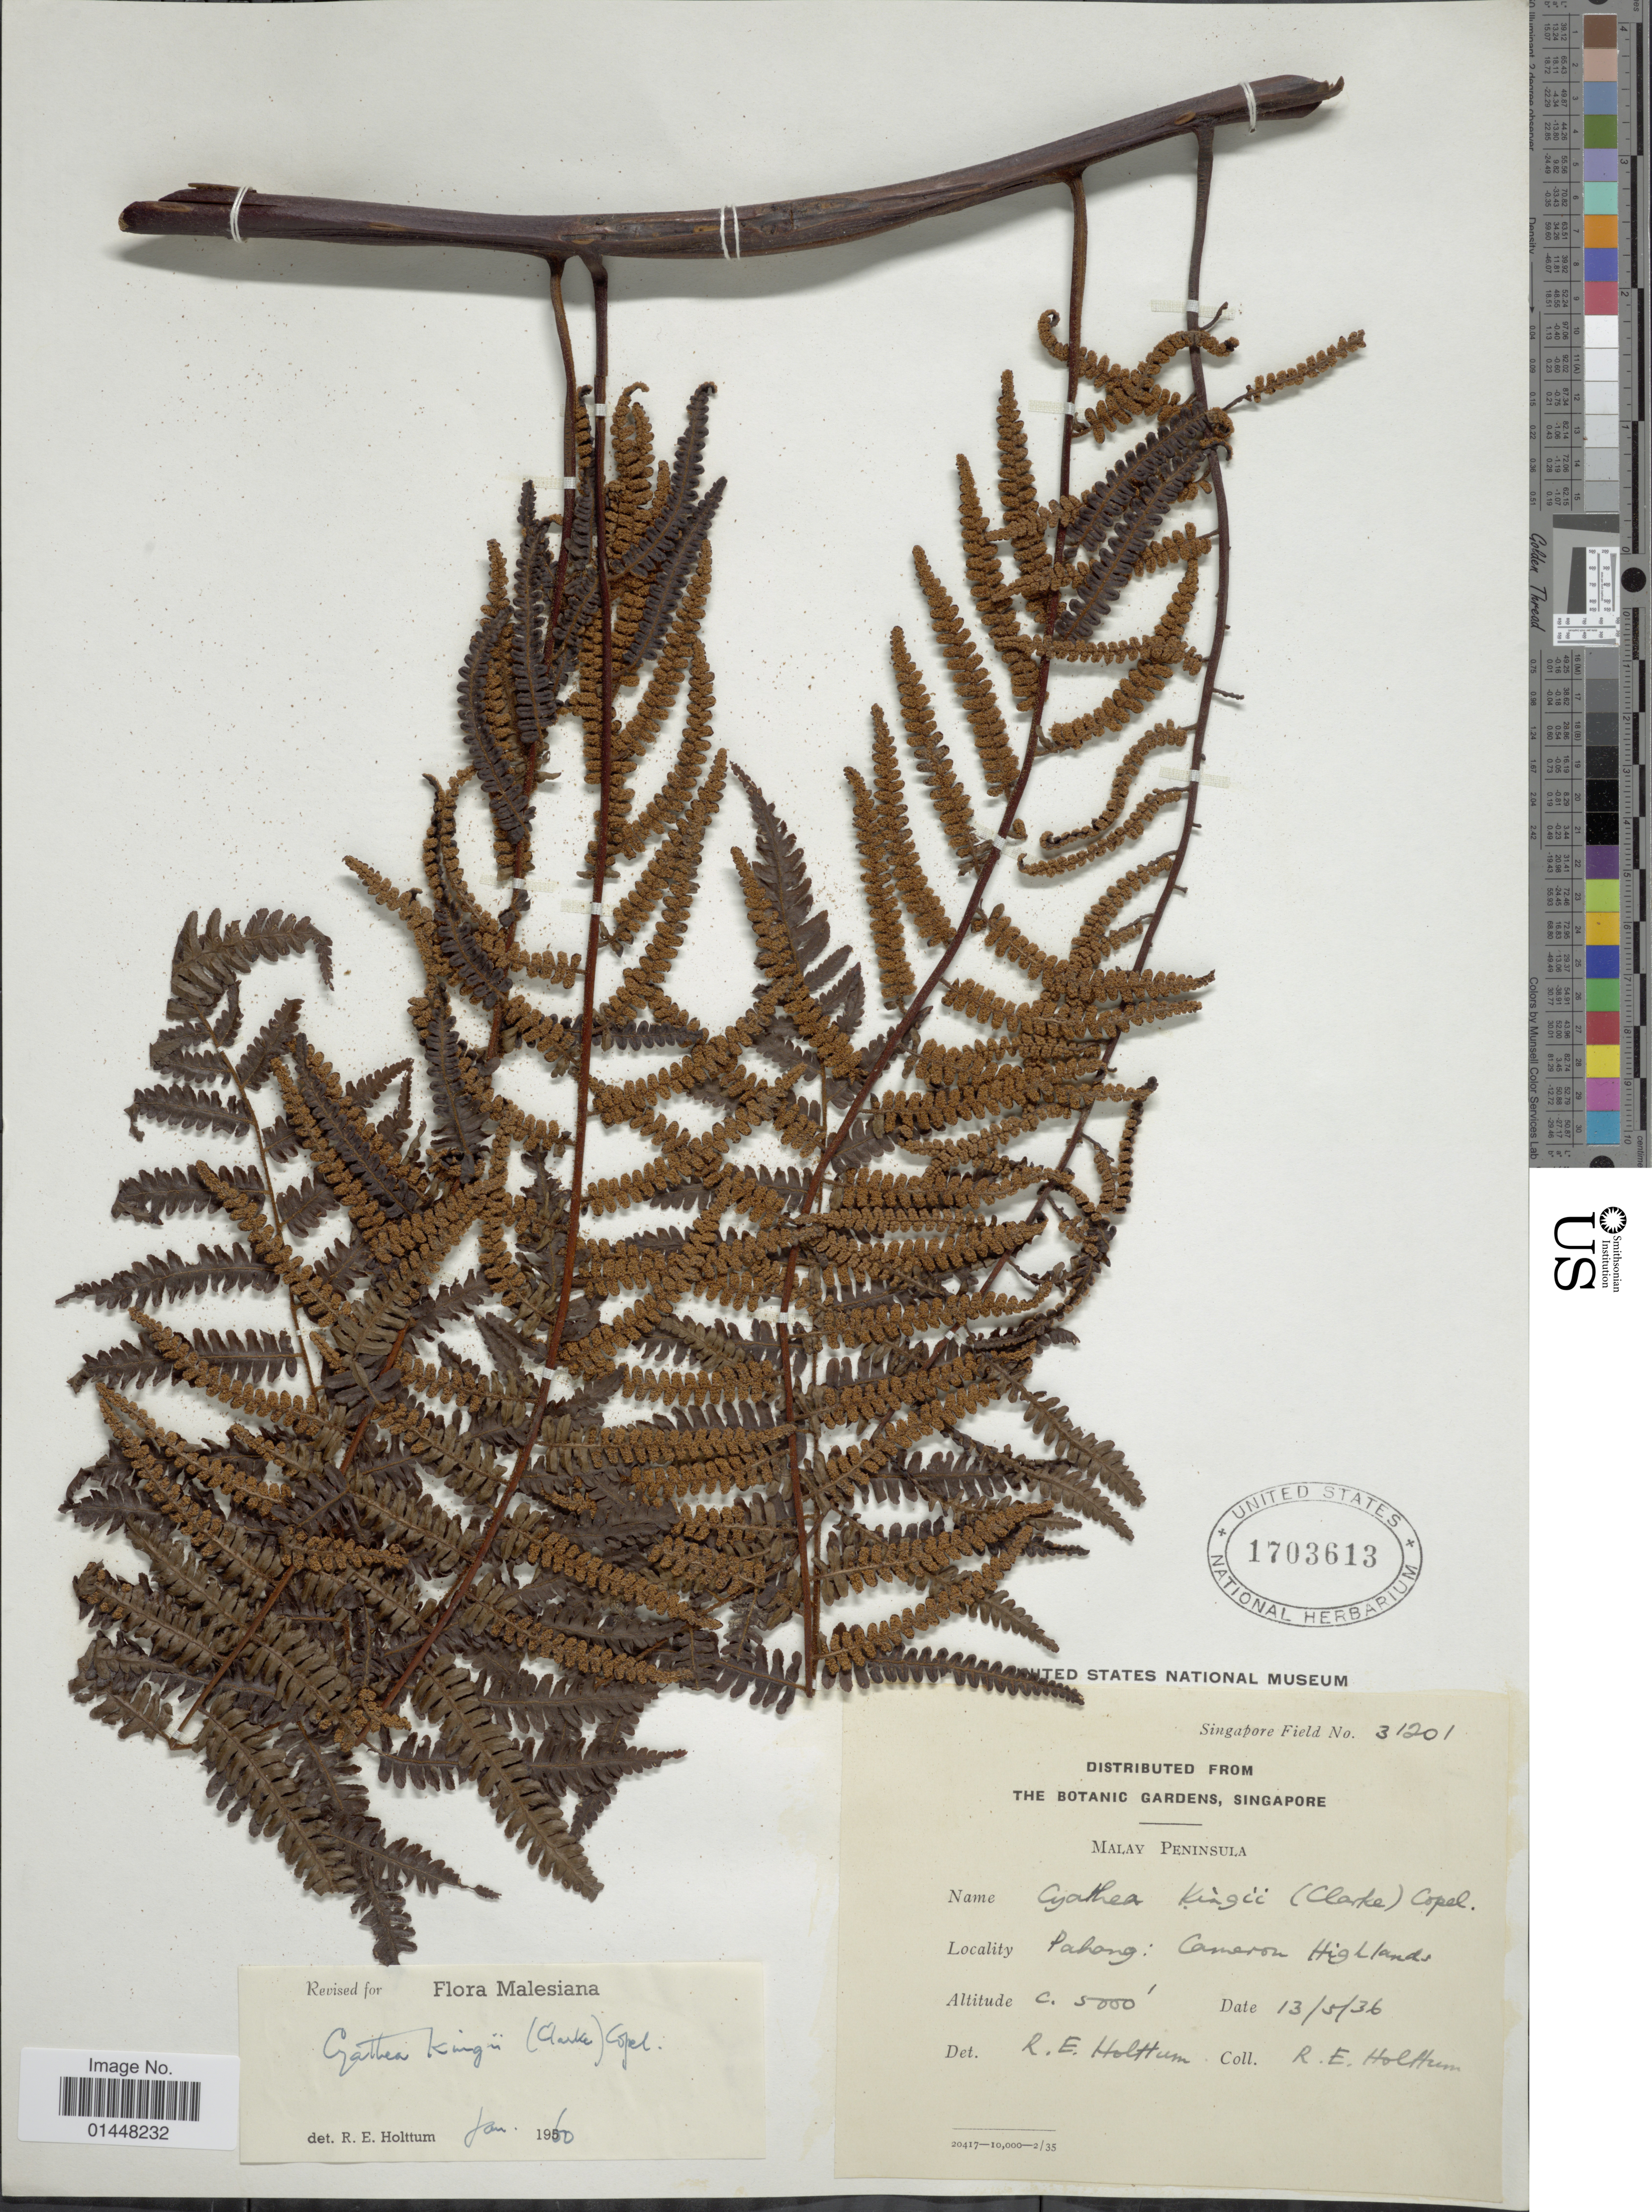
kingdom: Plantae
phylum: Tracheophyta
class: Polypodiopsida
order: Cyatheales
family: Cyatheaceae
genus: Gymnosphaera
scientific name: Gymnosphaera kingii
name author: (Clarke) Copel.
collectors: R. E. Holttum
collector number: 31201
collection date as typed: Transcribed d/m/y: 13/5/36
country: Malaysia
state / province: Pahang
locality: Malay Peninsula. Cameron Highlands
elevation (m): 1524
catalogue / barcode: US 1703613